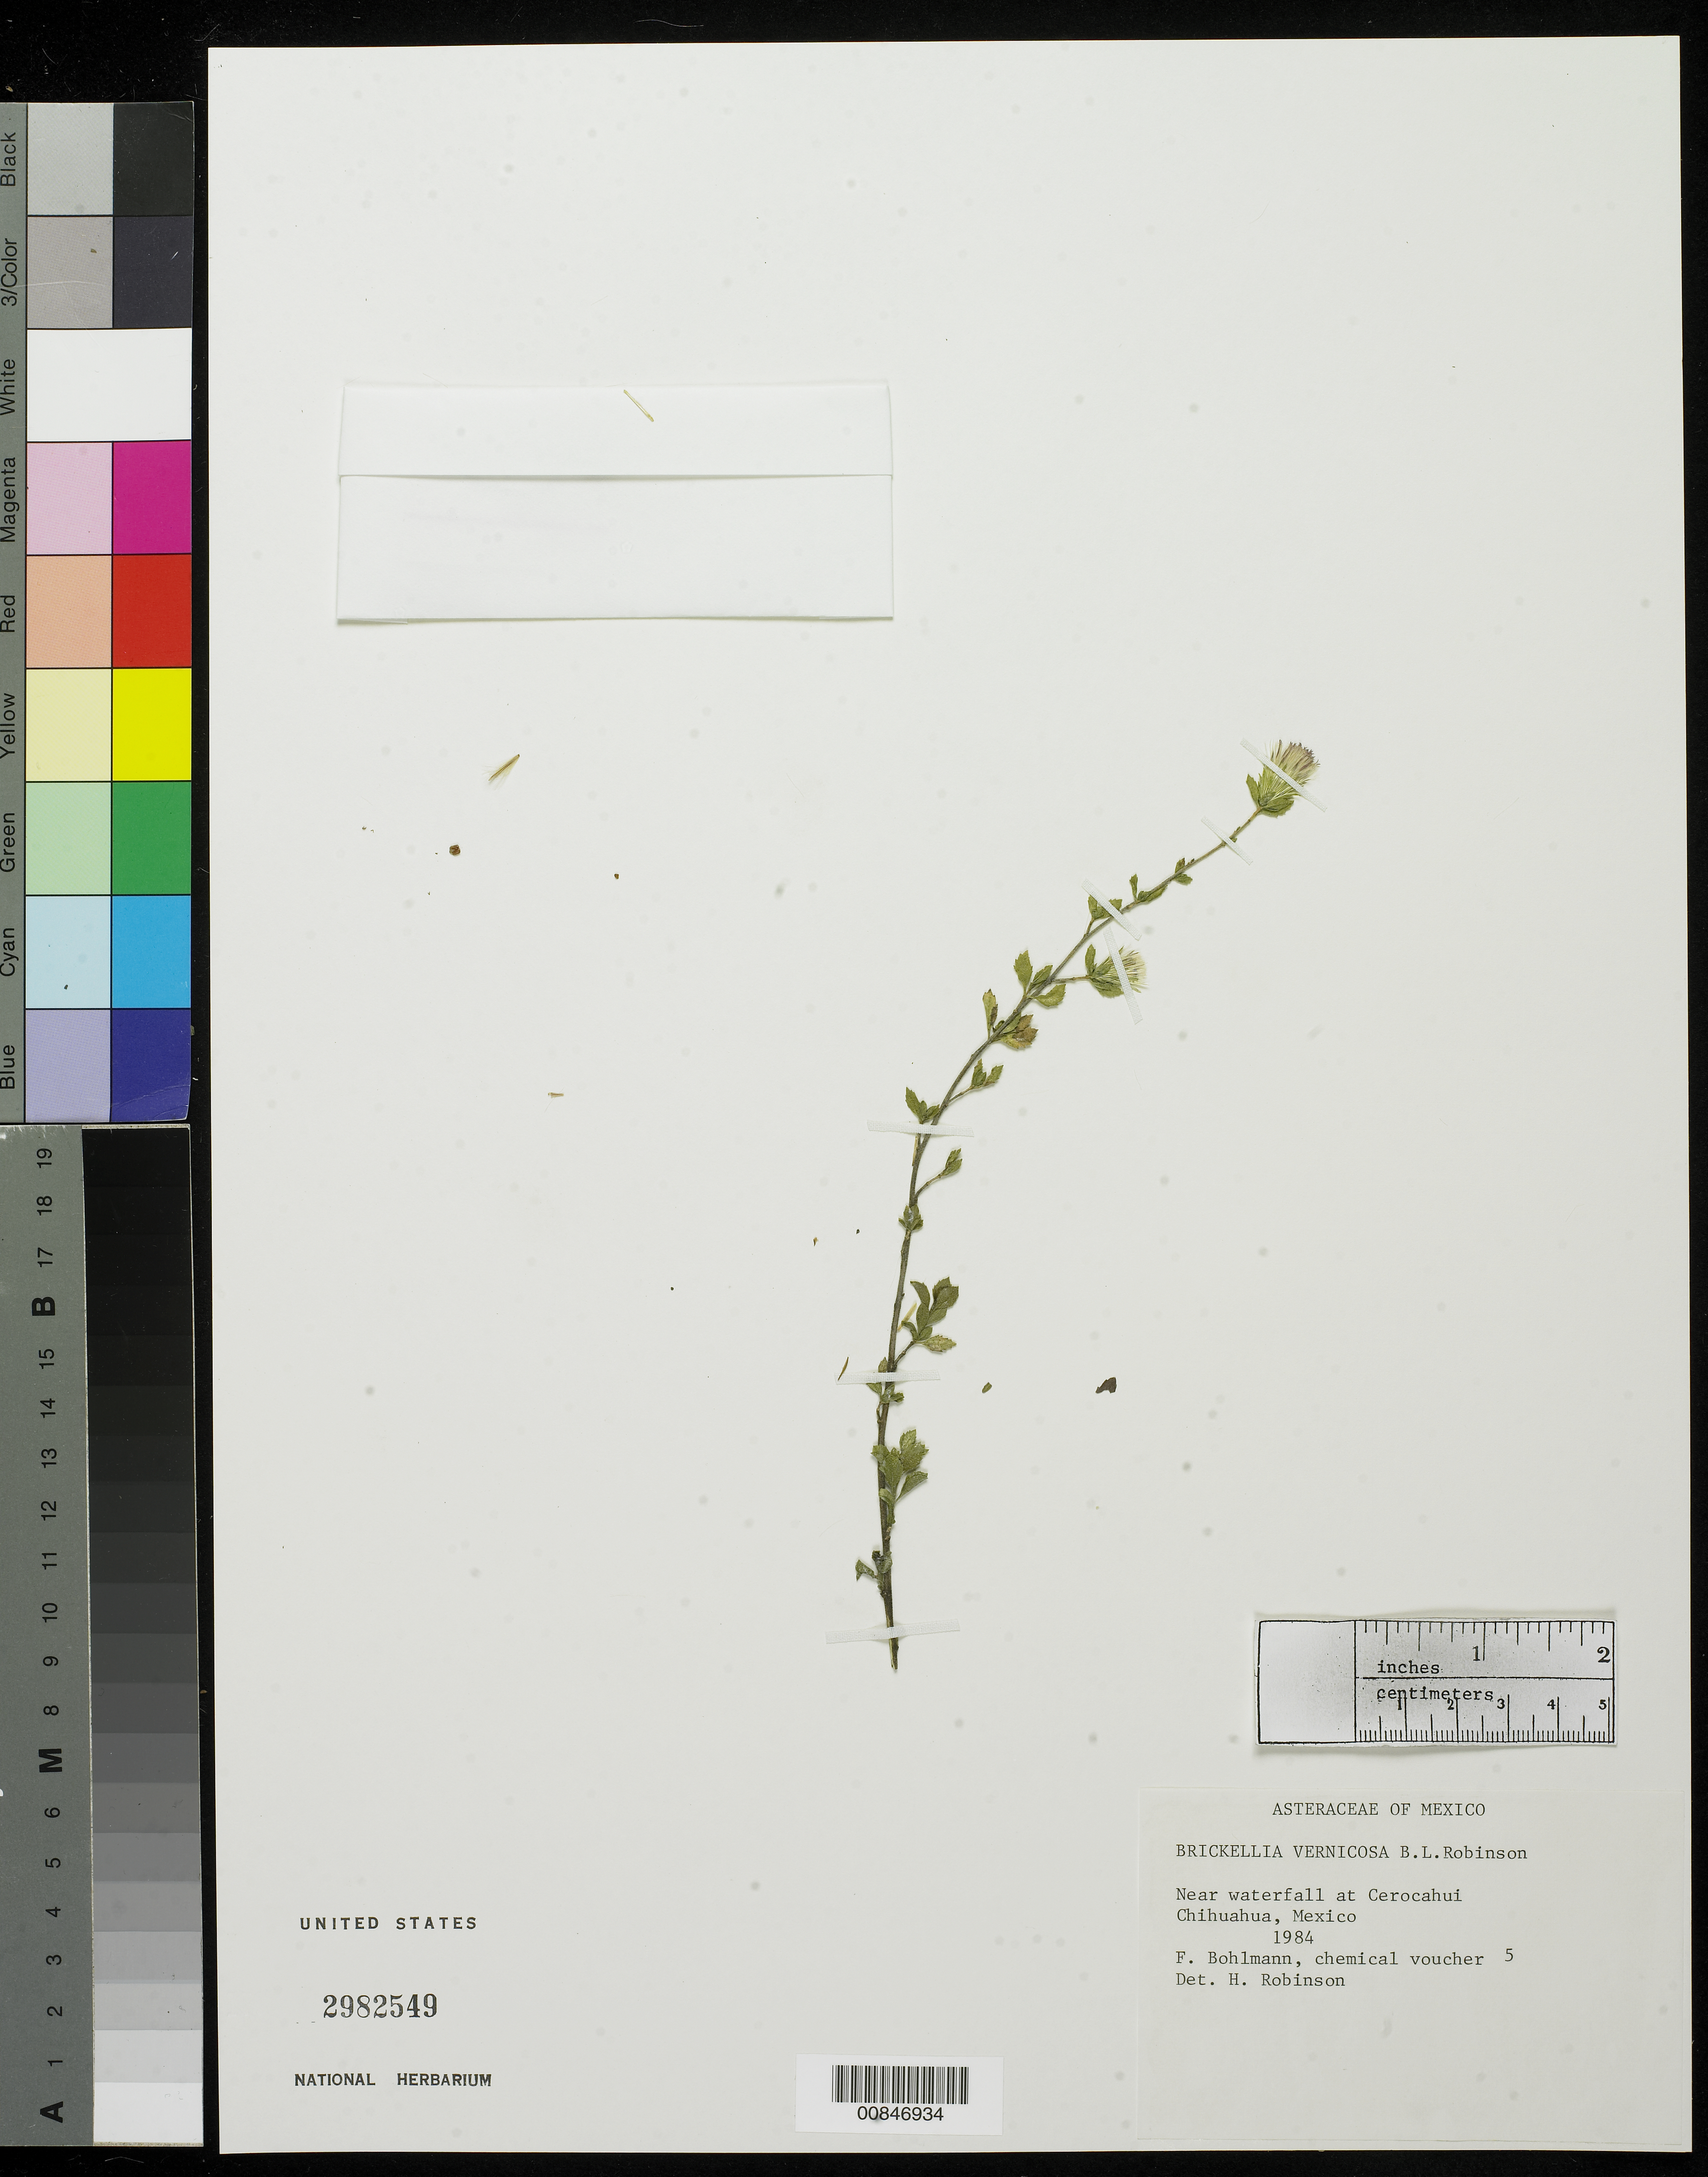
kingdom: Plantae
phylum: Tracheophyta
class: Magnoliopsida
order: Asterales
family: Asteraceae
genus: Brickellia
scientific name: Brickellia vernicosa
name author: B.L. Rob.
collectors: Bohlmann, F.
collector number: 5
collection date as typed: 1984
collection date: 1984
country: Mexico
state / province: Chihuahua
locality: Near waterfall at Cerocahui, Chihuahua.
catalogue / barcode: US 2982549